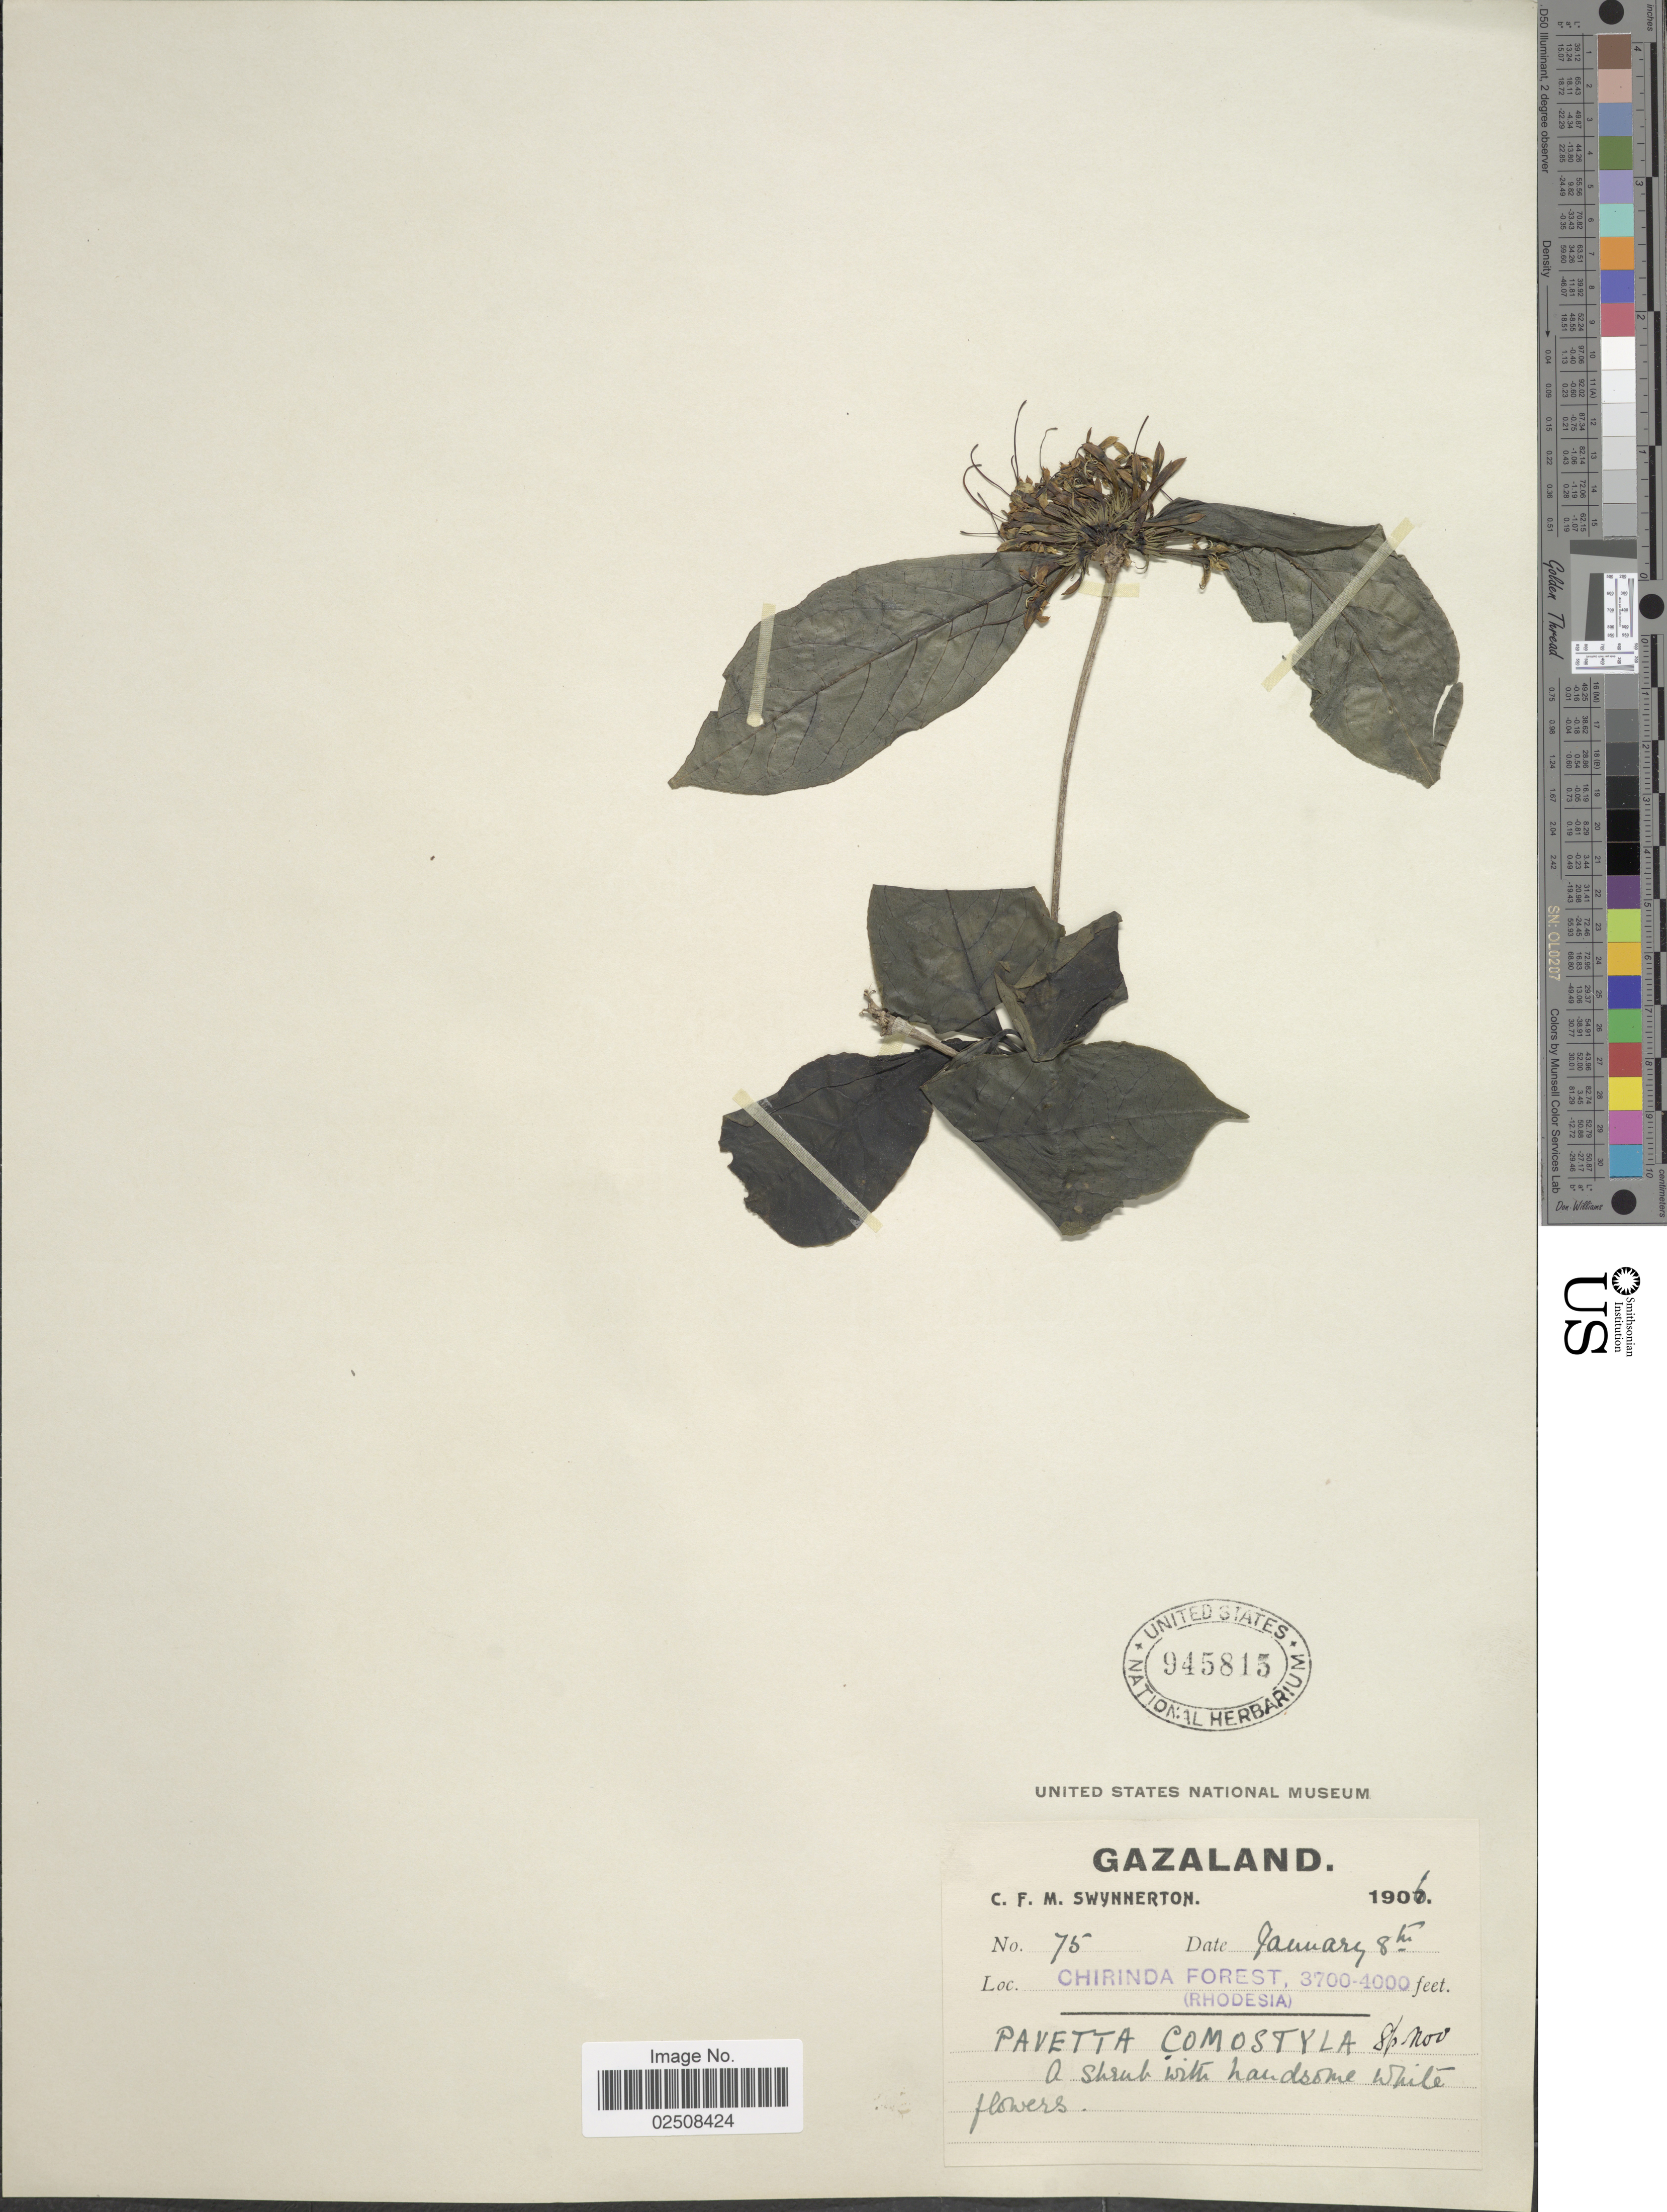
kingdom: Plantae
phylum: Tracheophyta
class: Magnoliopsida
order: Gentianales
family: Rubiaceae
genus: Pavetta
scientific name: Pavetta comostyla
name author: S. Moore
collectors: C. Swynnerton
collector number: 75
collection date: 1906-01-08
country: Zimbabwe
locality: Gazaland. Chirinda Forest. Rhodesia.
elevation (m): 1128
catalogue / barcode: US 945815